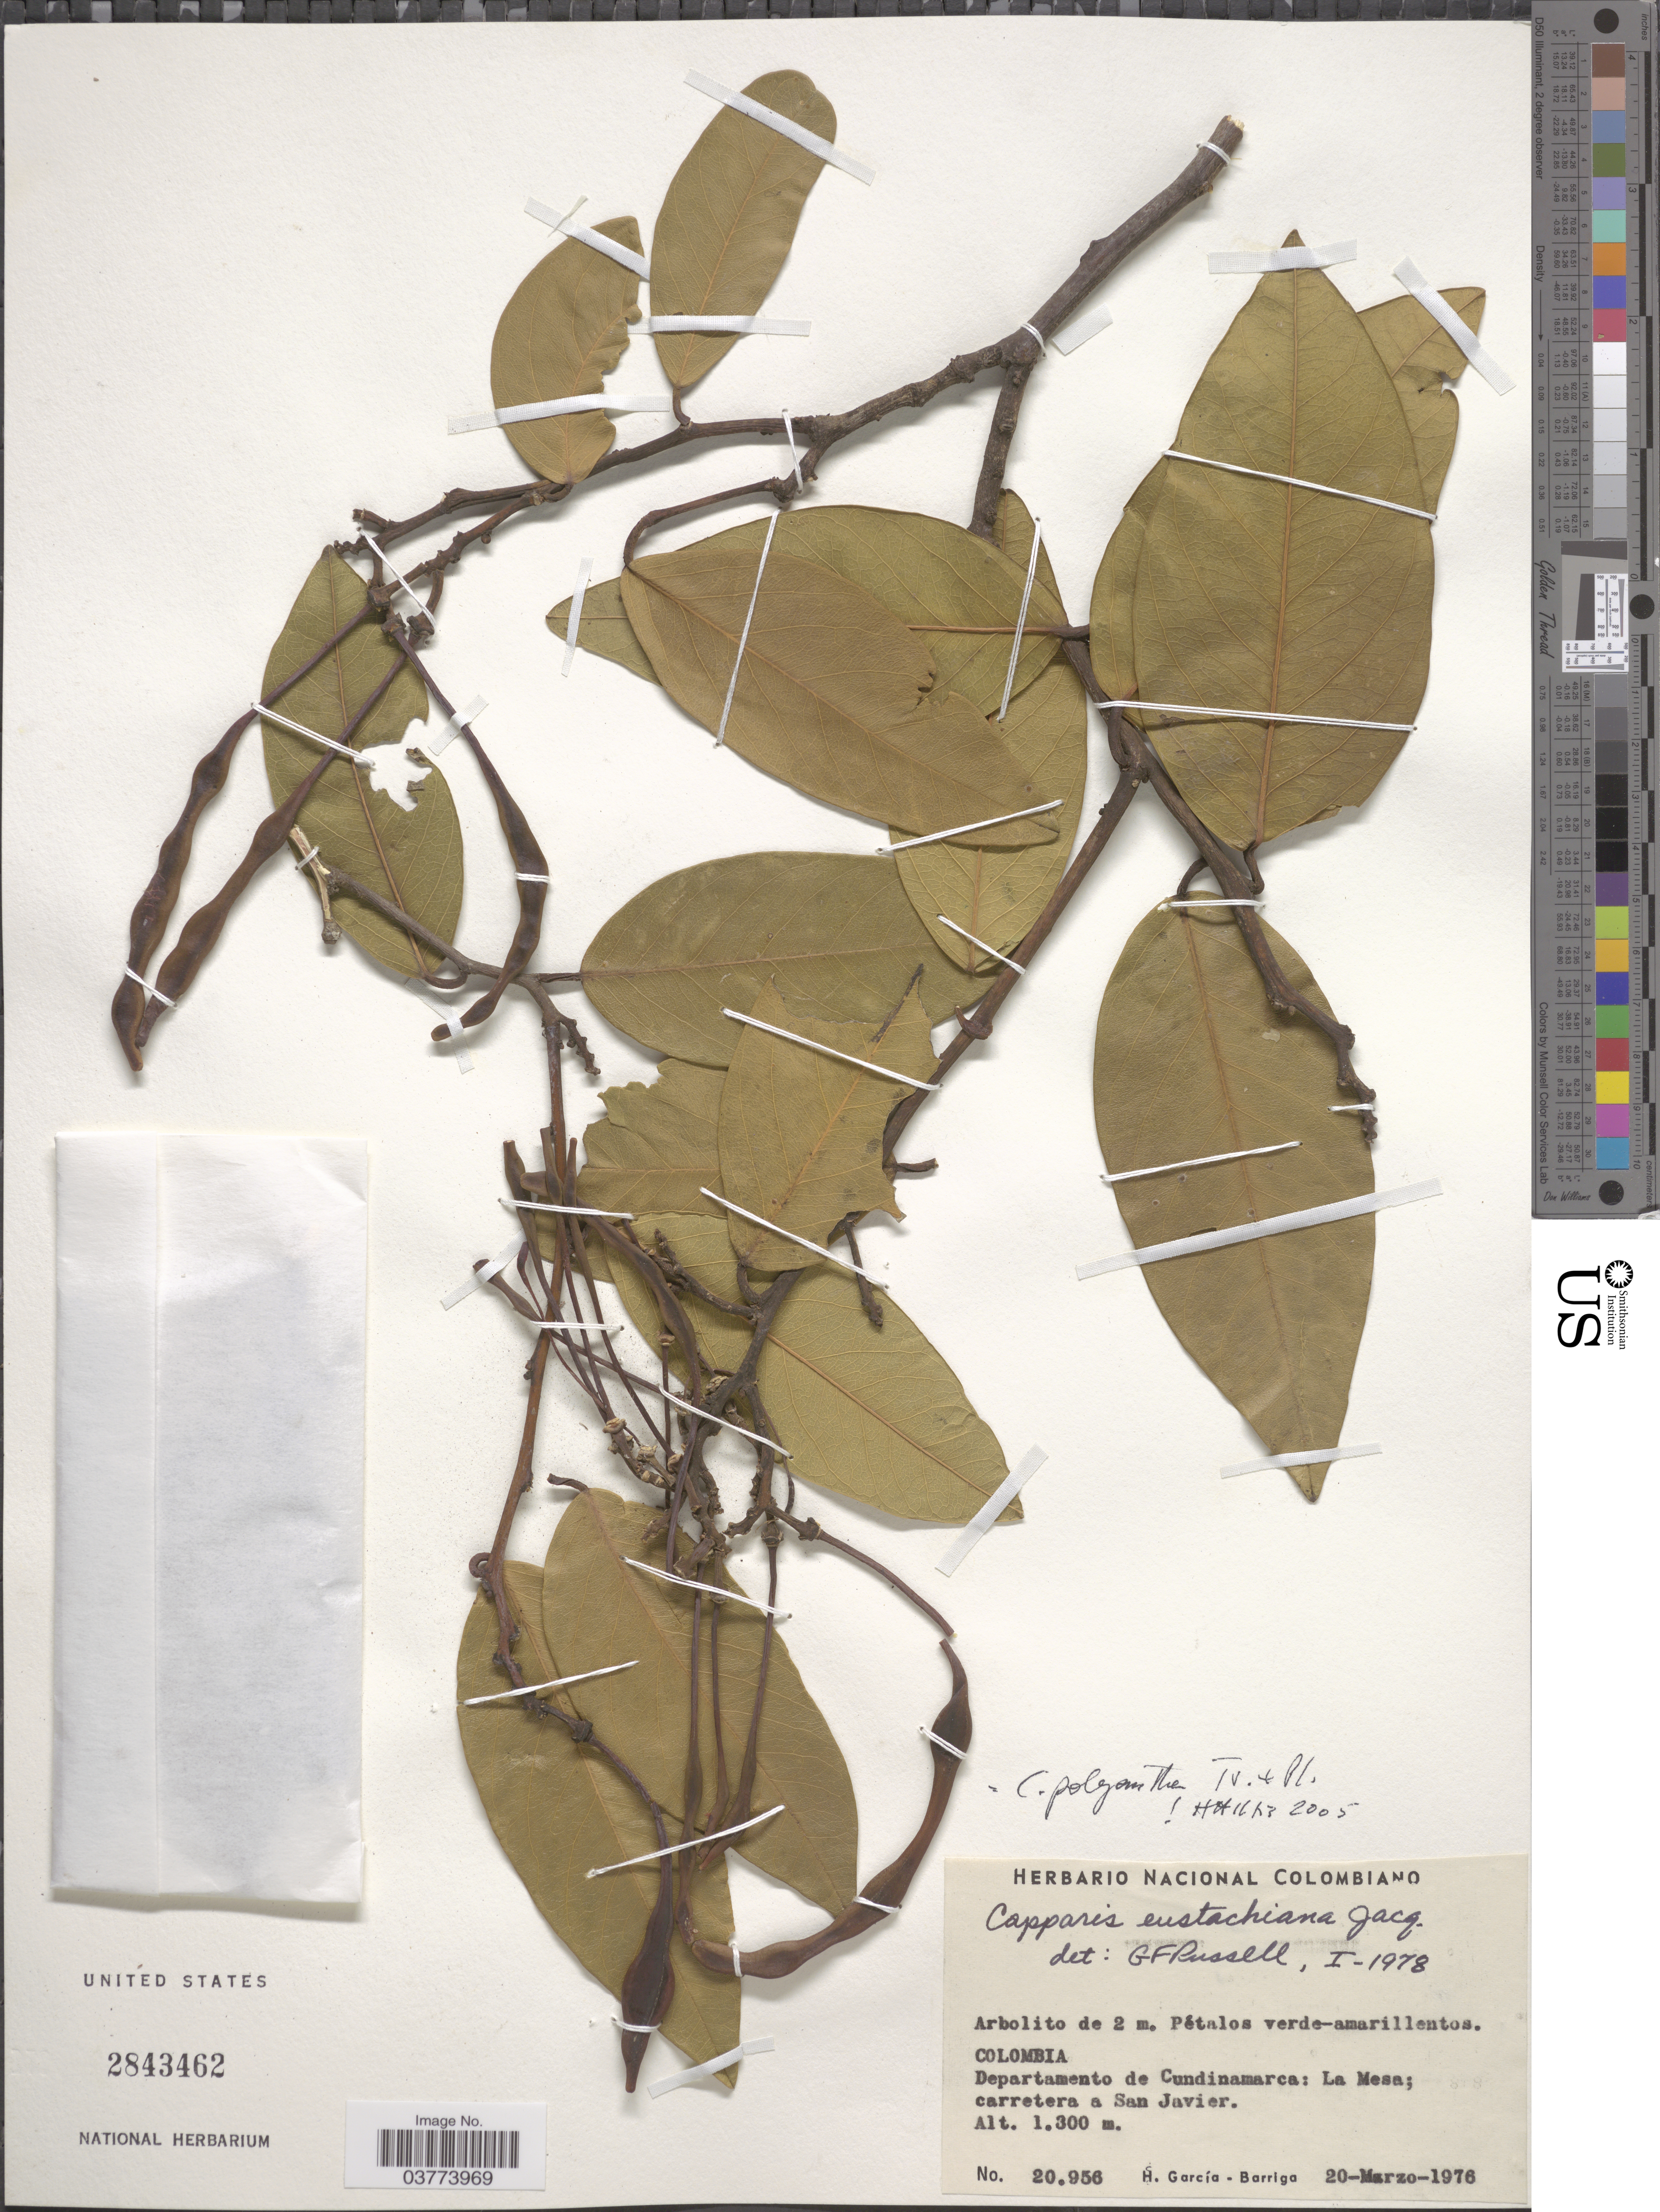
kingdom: Plantae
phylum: Tracheophyta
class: Magnoliopsida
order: Brassicales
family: Capparaceae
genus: Cynophalla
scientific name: Cynophalla polyantha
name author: (Triana & Planch.) Cornejo & Iltis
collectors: H. García Barriga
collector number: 20956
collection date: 1976-03-20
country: Colombia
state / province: Cundinamarca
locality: Departamento de Cundinamarca: La Mesa; carretera a San Javier.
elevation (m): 1300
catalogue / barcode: US 2843462